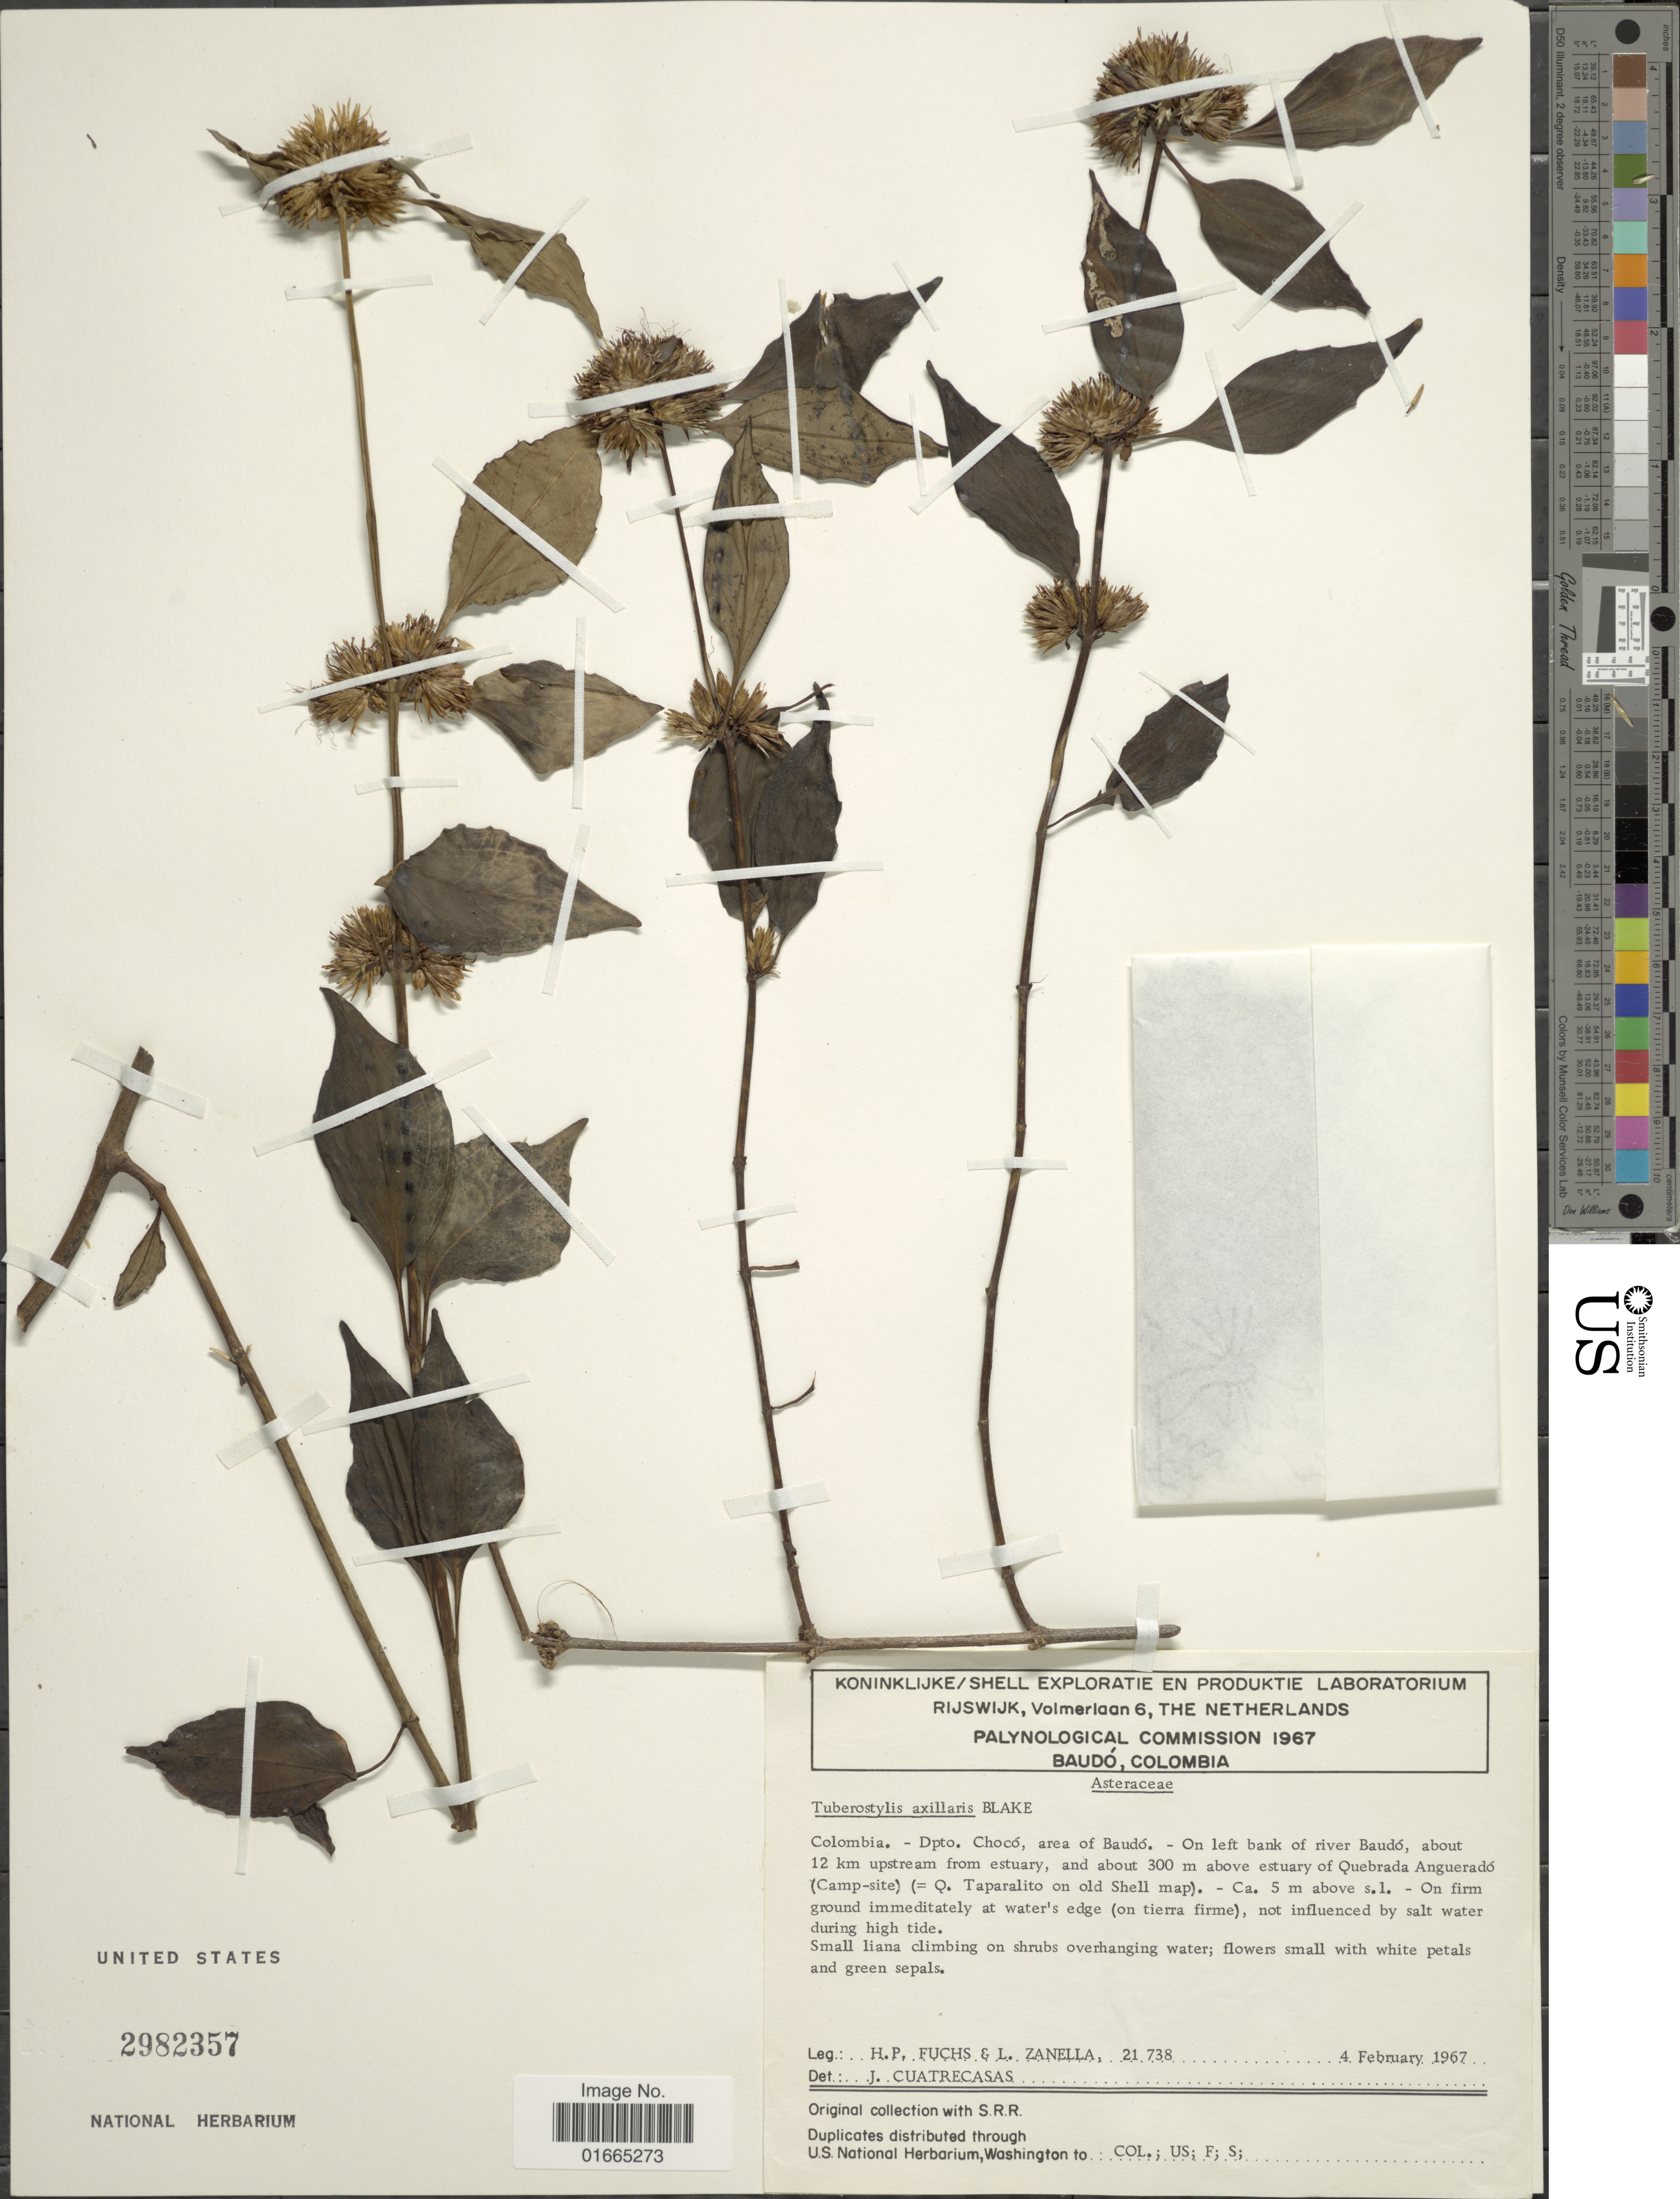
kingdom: Plantae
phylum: Tracheophyta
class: Magnoliopsida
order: Asterales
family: Asteraceae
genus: Tuberostylis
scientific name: Tuberostylis axillaris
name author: S.F. Blake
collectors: H. P. Fuchs & L. Zanella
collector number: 21738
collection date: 1967-02-04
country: Colombia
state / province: Chocó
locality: Colombia.- Dpto. Chocó, area of Baudó.- On left bank of river Baudó, about 12 km upstream from estuary, and about 300 m above estuary of Quebrada Angueradó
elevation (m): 300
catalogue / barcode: US 2982357